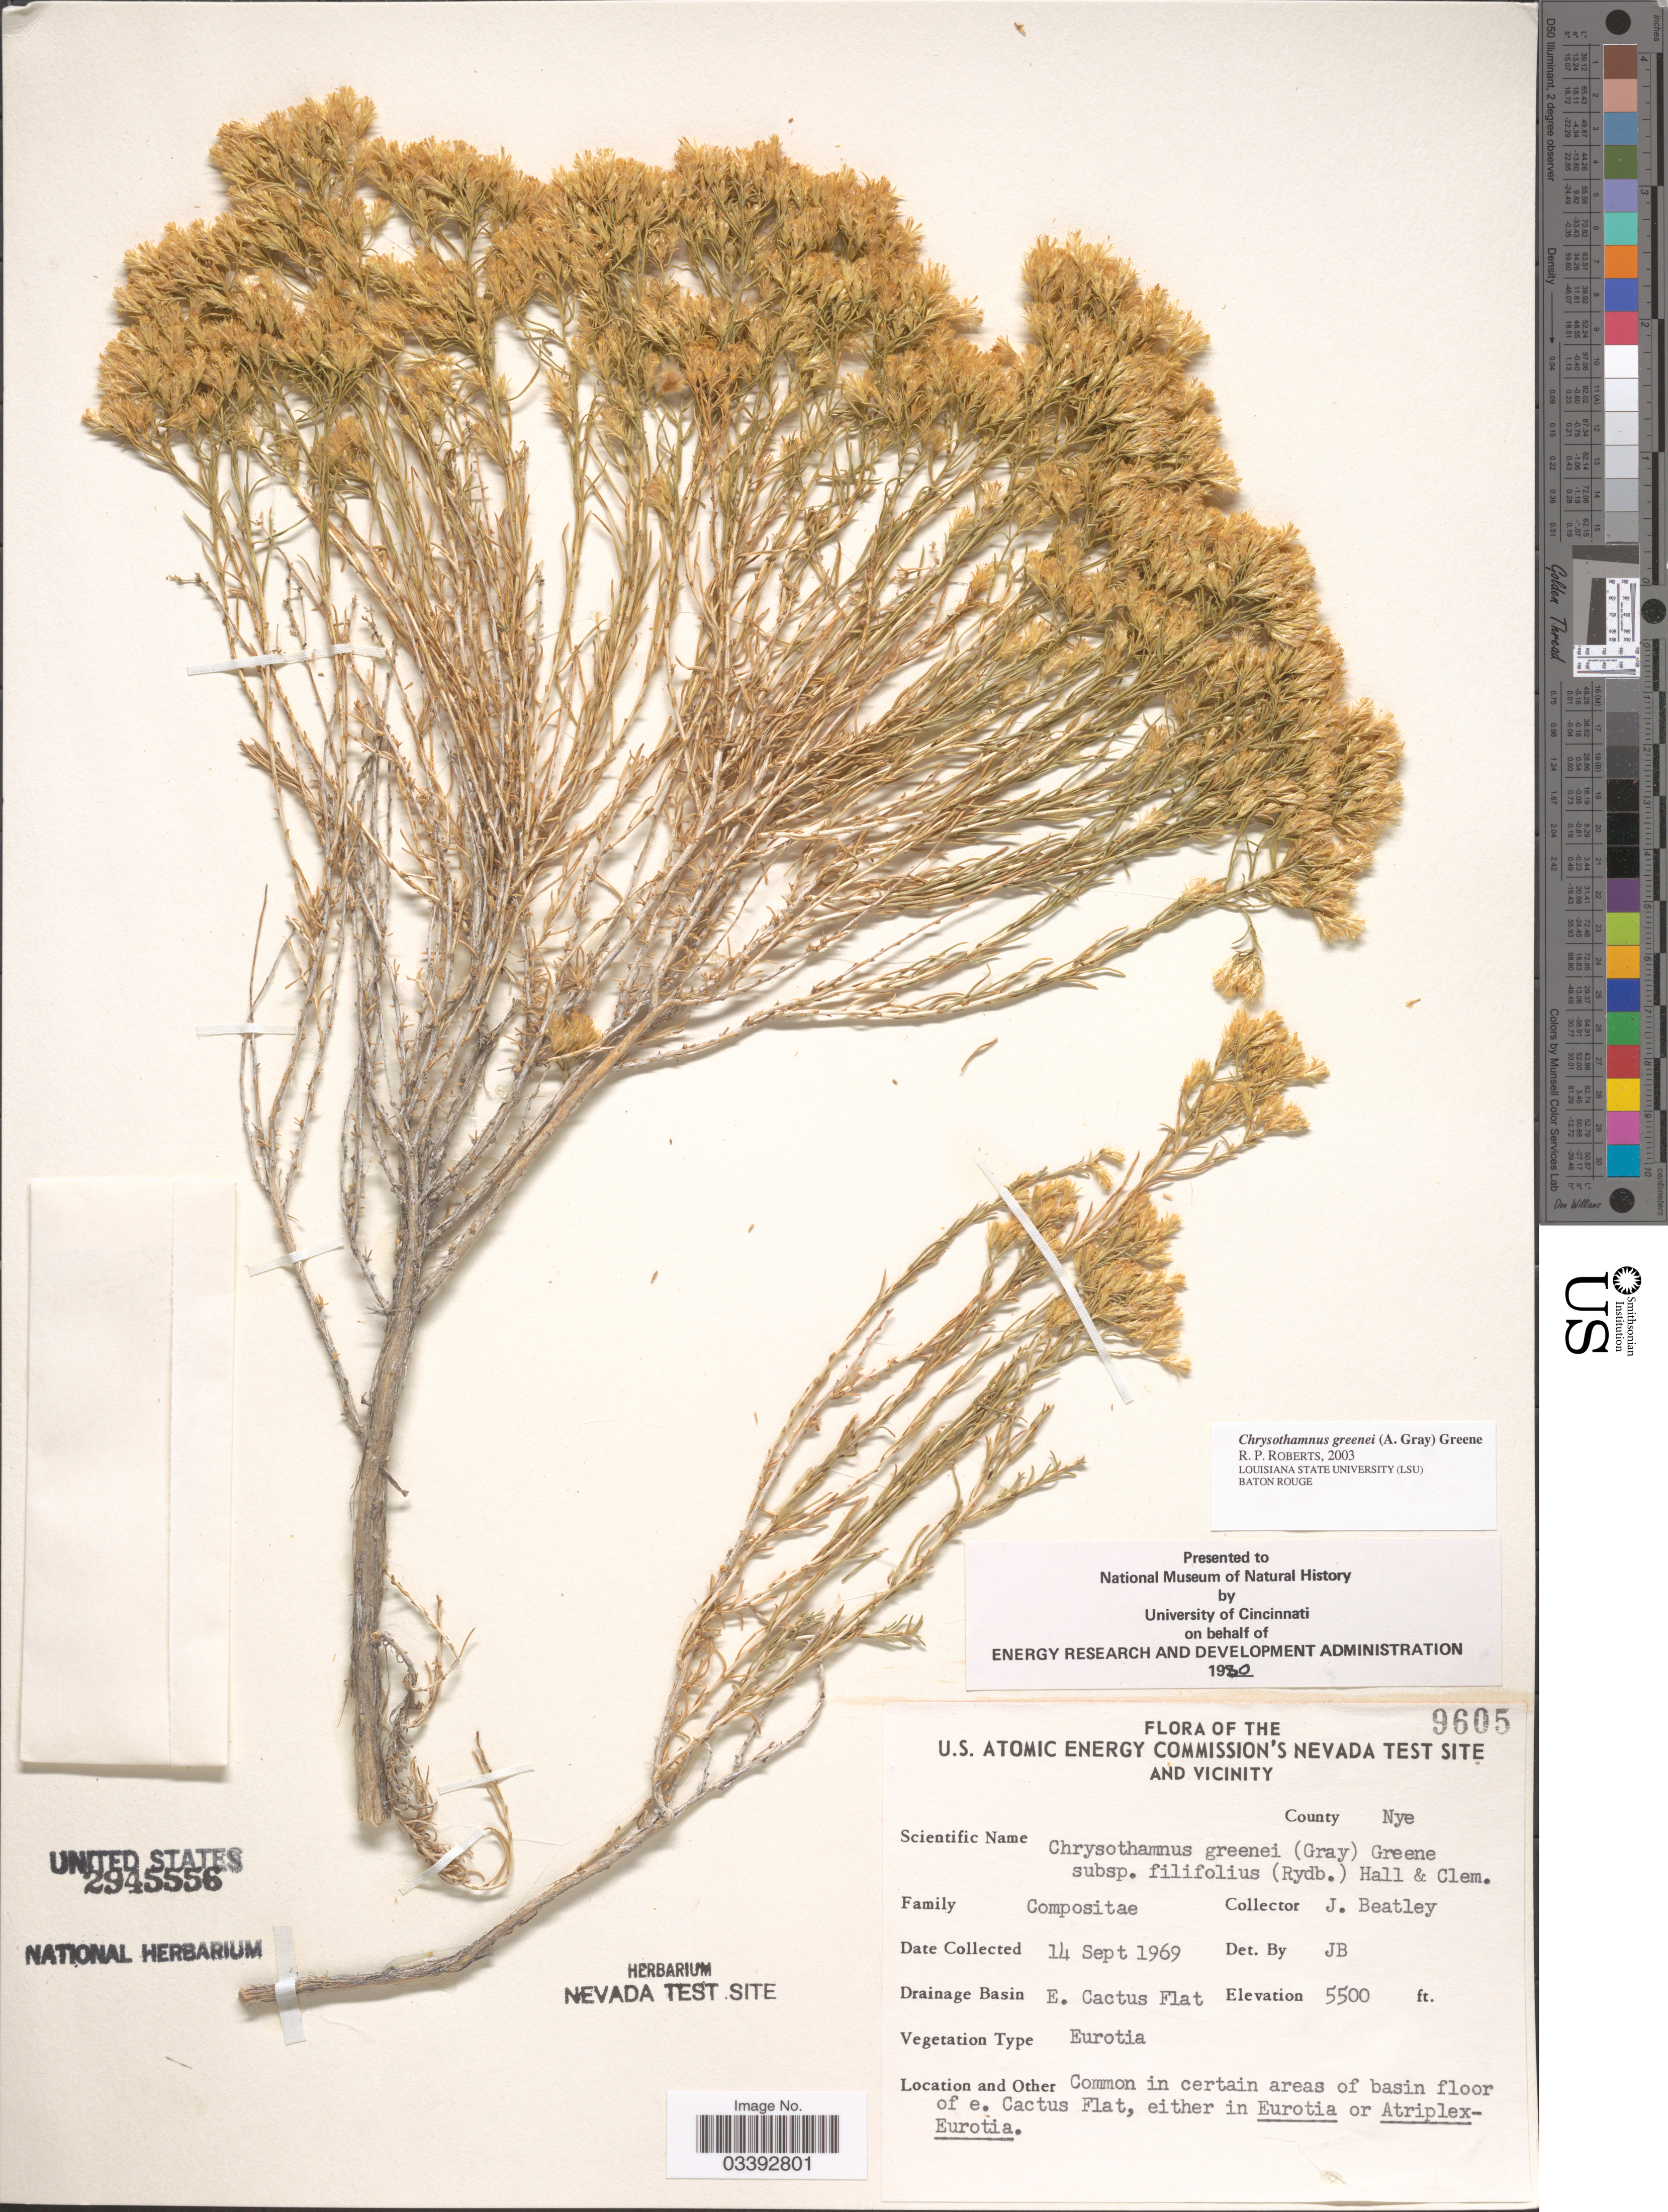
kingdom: Plantae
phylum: Tracheophyta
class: Magnoliopsida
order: Asterales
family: Asteraceae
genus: Chrysothamnus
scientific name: Chrysothamnus greenei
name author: (A. Gray) Greene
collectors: J. C. Beatley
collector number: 9605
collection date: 1969-09-14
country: United States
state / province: Nevada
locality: U.S. Atomic Energy Commission's Nevada Test Site and Vicinity. County Nye. Drainage Basin E. Cactus Flat. Common in certain areas of basin floor of e. Cactus Flat.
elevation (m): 1676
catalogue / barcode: US 2945556